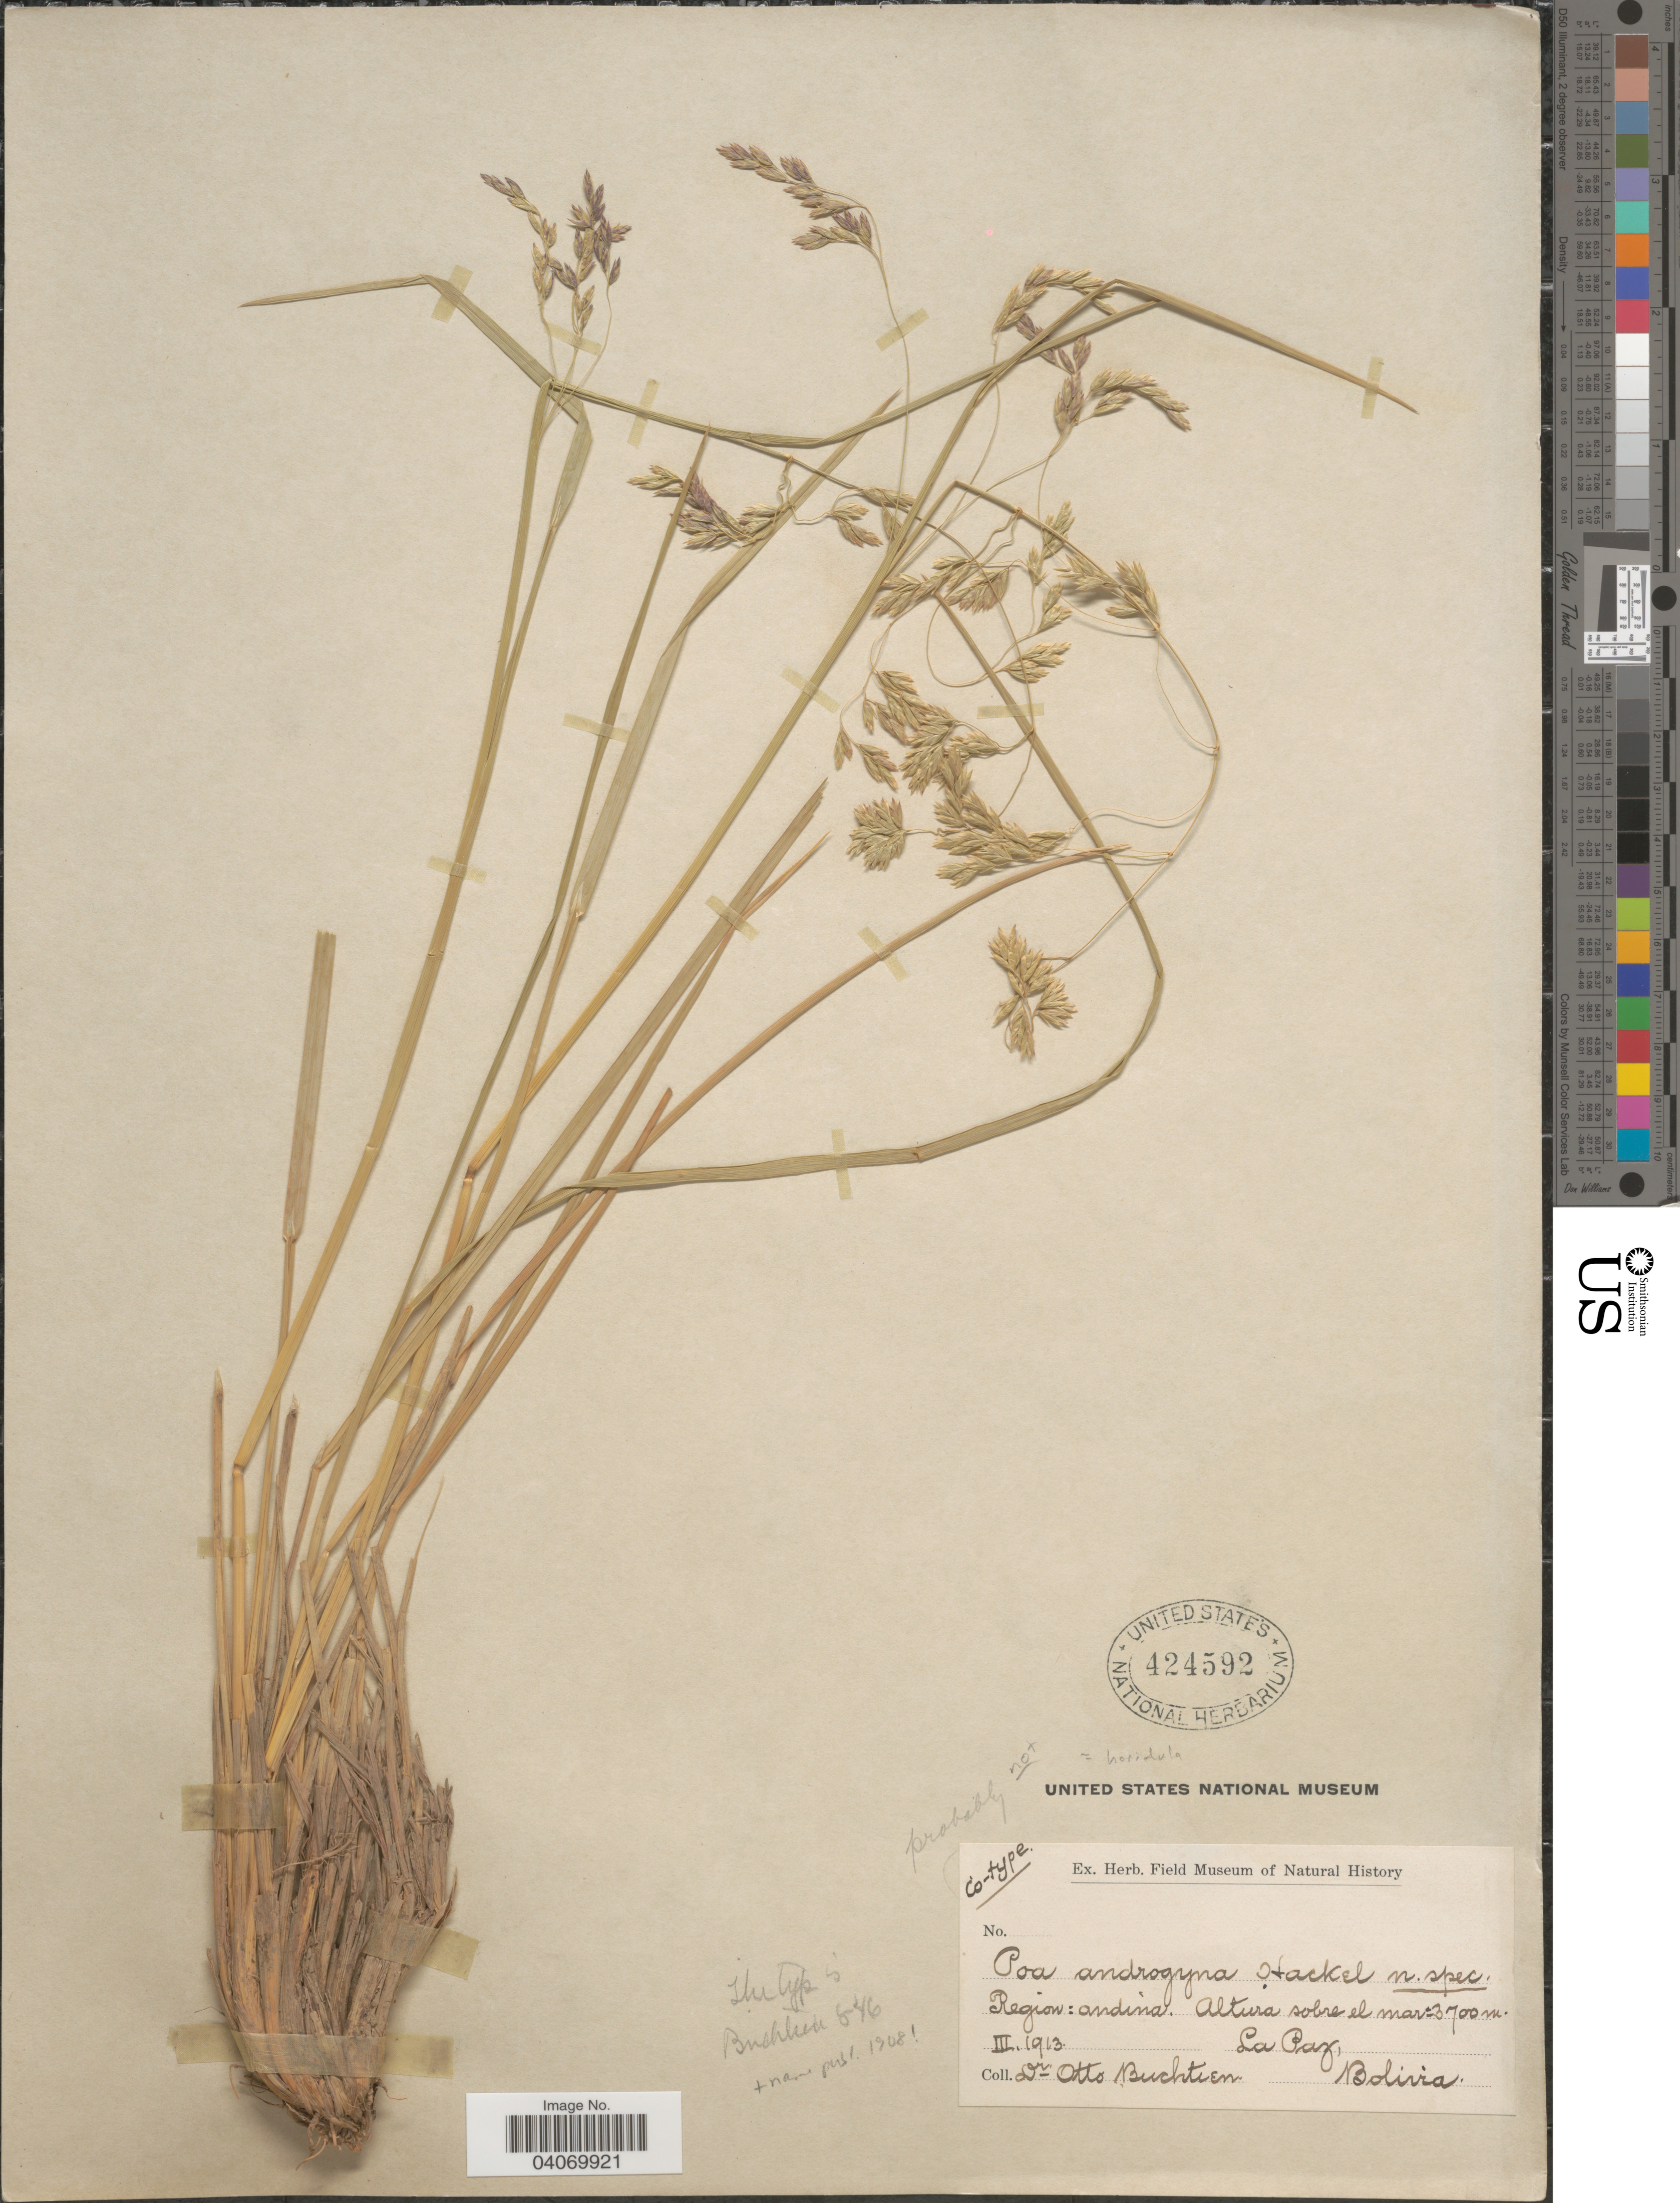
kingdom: Plantae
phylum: Tracheophyta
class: Liliopsida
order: Poales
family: Poaceae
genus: Poa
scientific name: Poa androgyna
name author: Hack.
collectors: O. Buchtien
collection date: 1913-03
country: Bolivia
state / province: La Paz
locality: Region: andina.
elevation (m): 3700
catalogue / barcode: US 424592